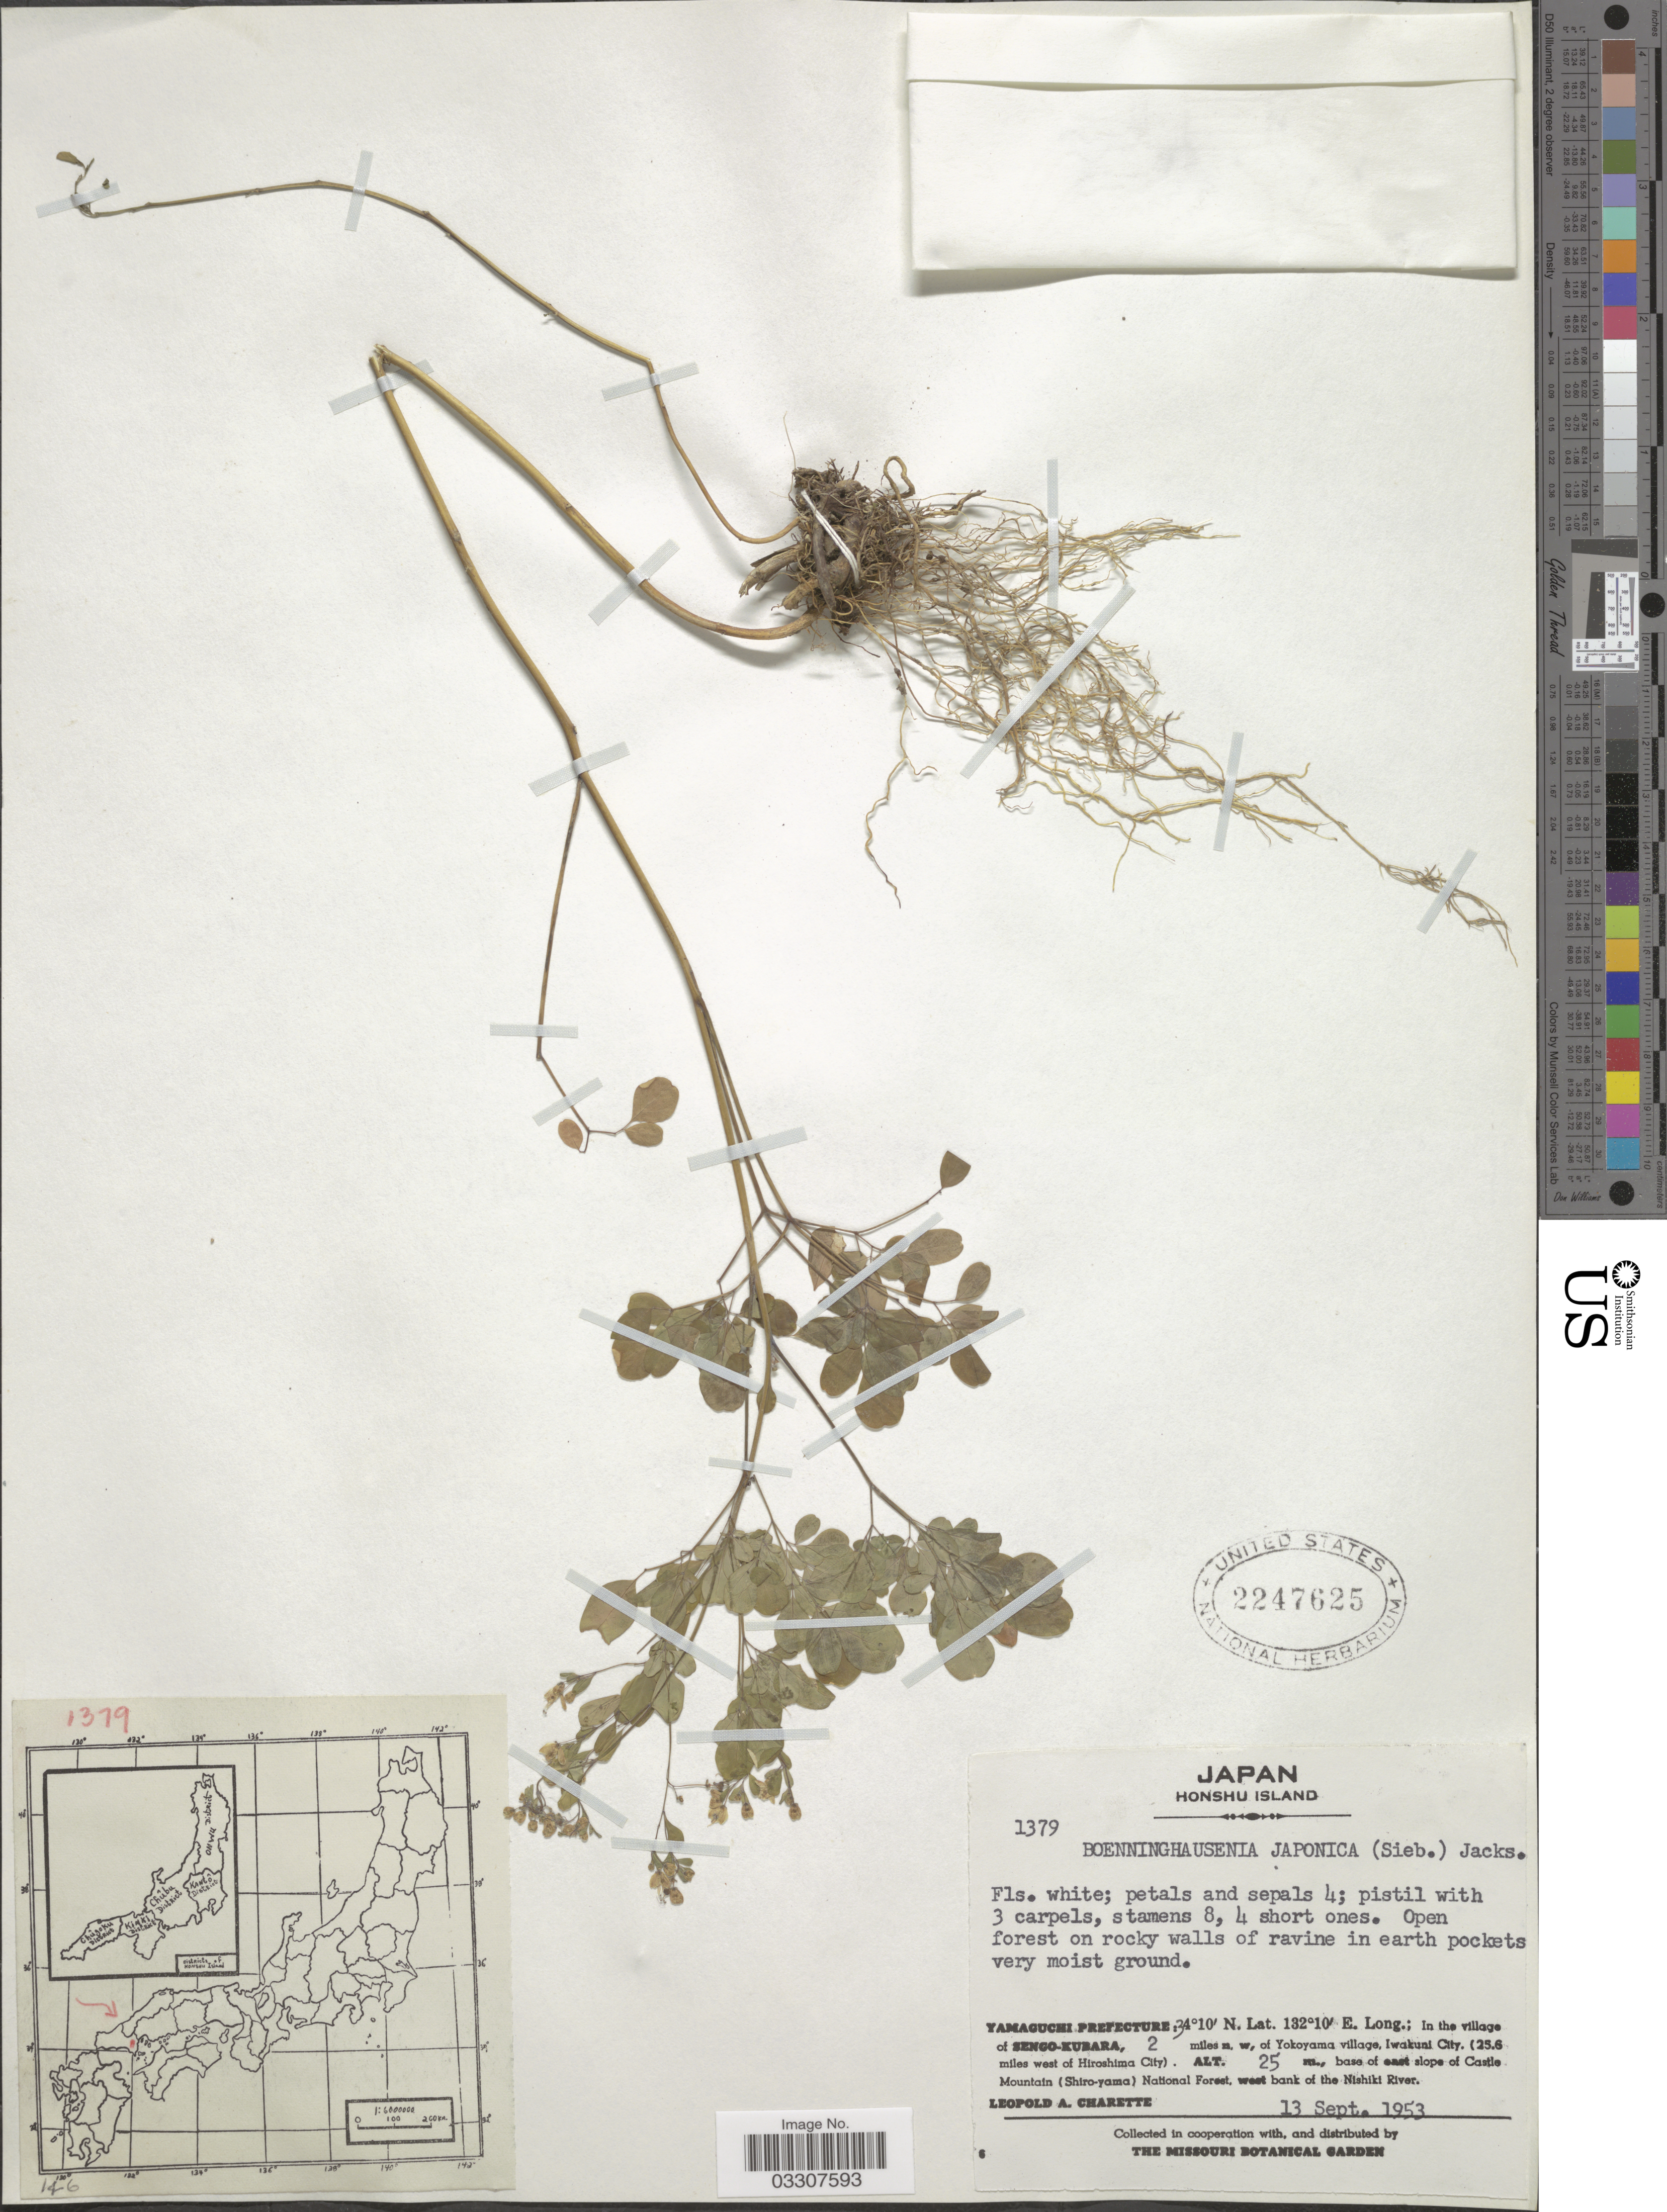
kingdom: Plantae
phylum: Tracheophyta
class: Magnoliopsida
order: Sapindales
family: Rutaceae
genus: Boenninghausenia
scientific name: Boenninghausenia japonica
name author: (Siebold ex Miq.) Nakai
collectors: L. A. Charette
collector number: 1379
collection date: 1953-09-13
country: Japan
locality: Honshu Island. Yamaguchi Prefecture; In the village of Sengo-Kubara, 2 miles n.w, of Yokoyama village, Iwakuni City. (25.6 miles west of Hiroshima City). Base of east slope of Castle Mountain (Shiro-yama) National Forest, west bank of the Nishiki River.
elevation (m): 25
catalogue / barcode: US 2247625